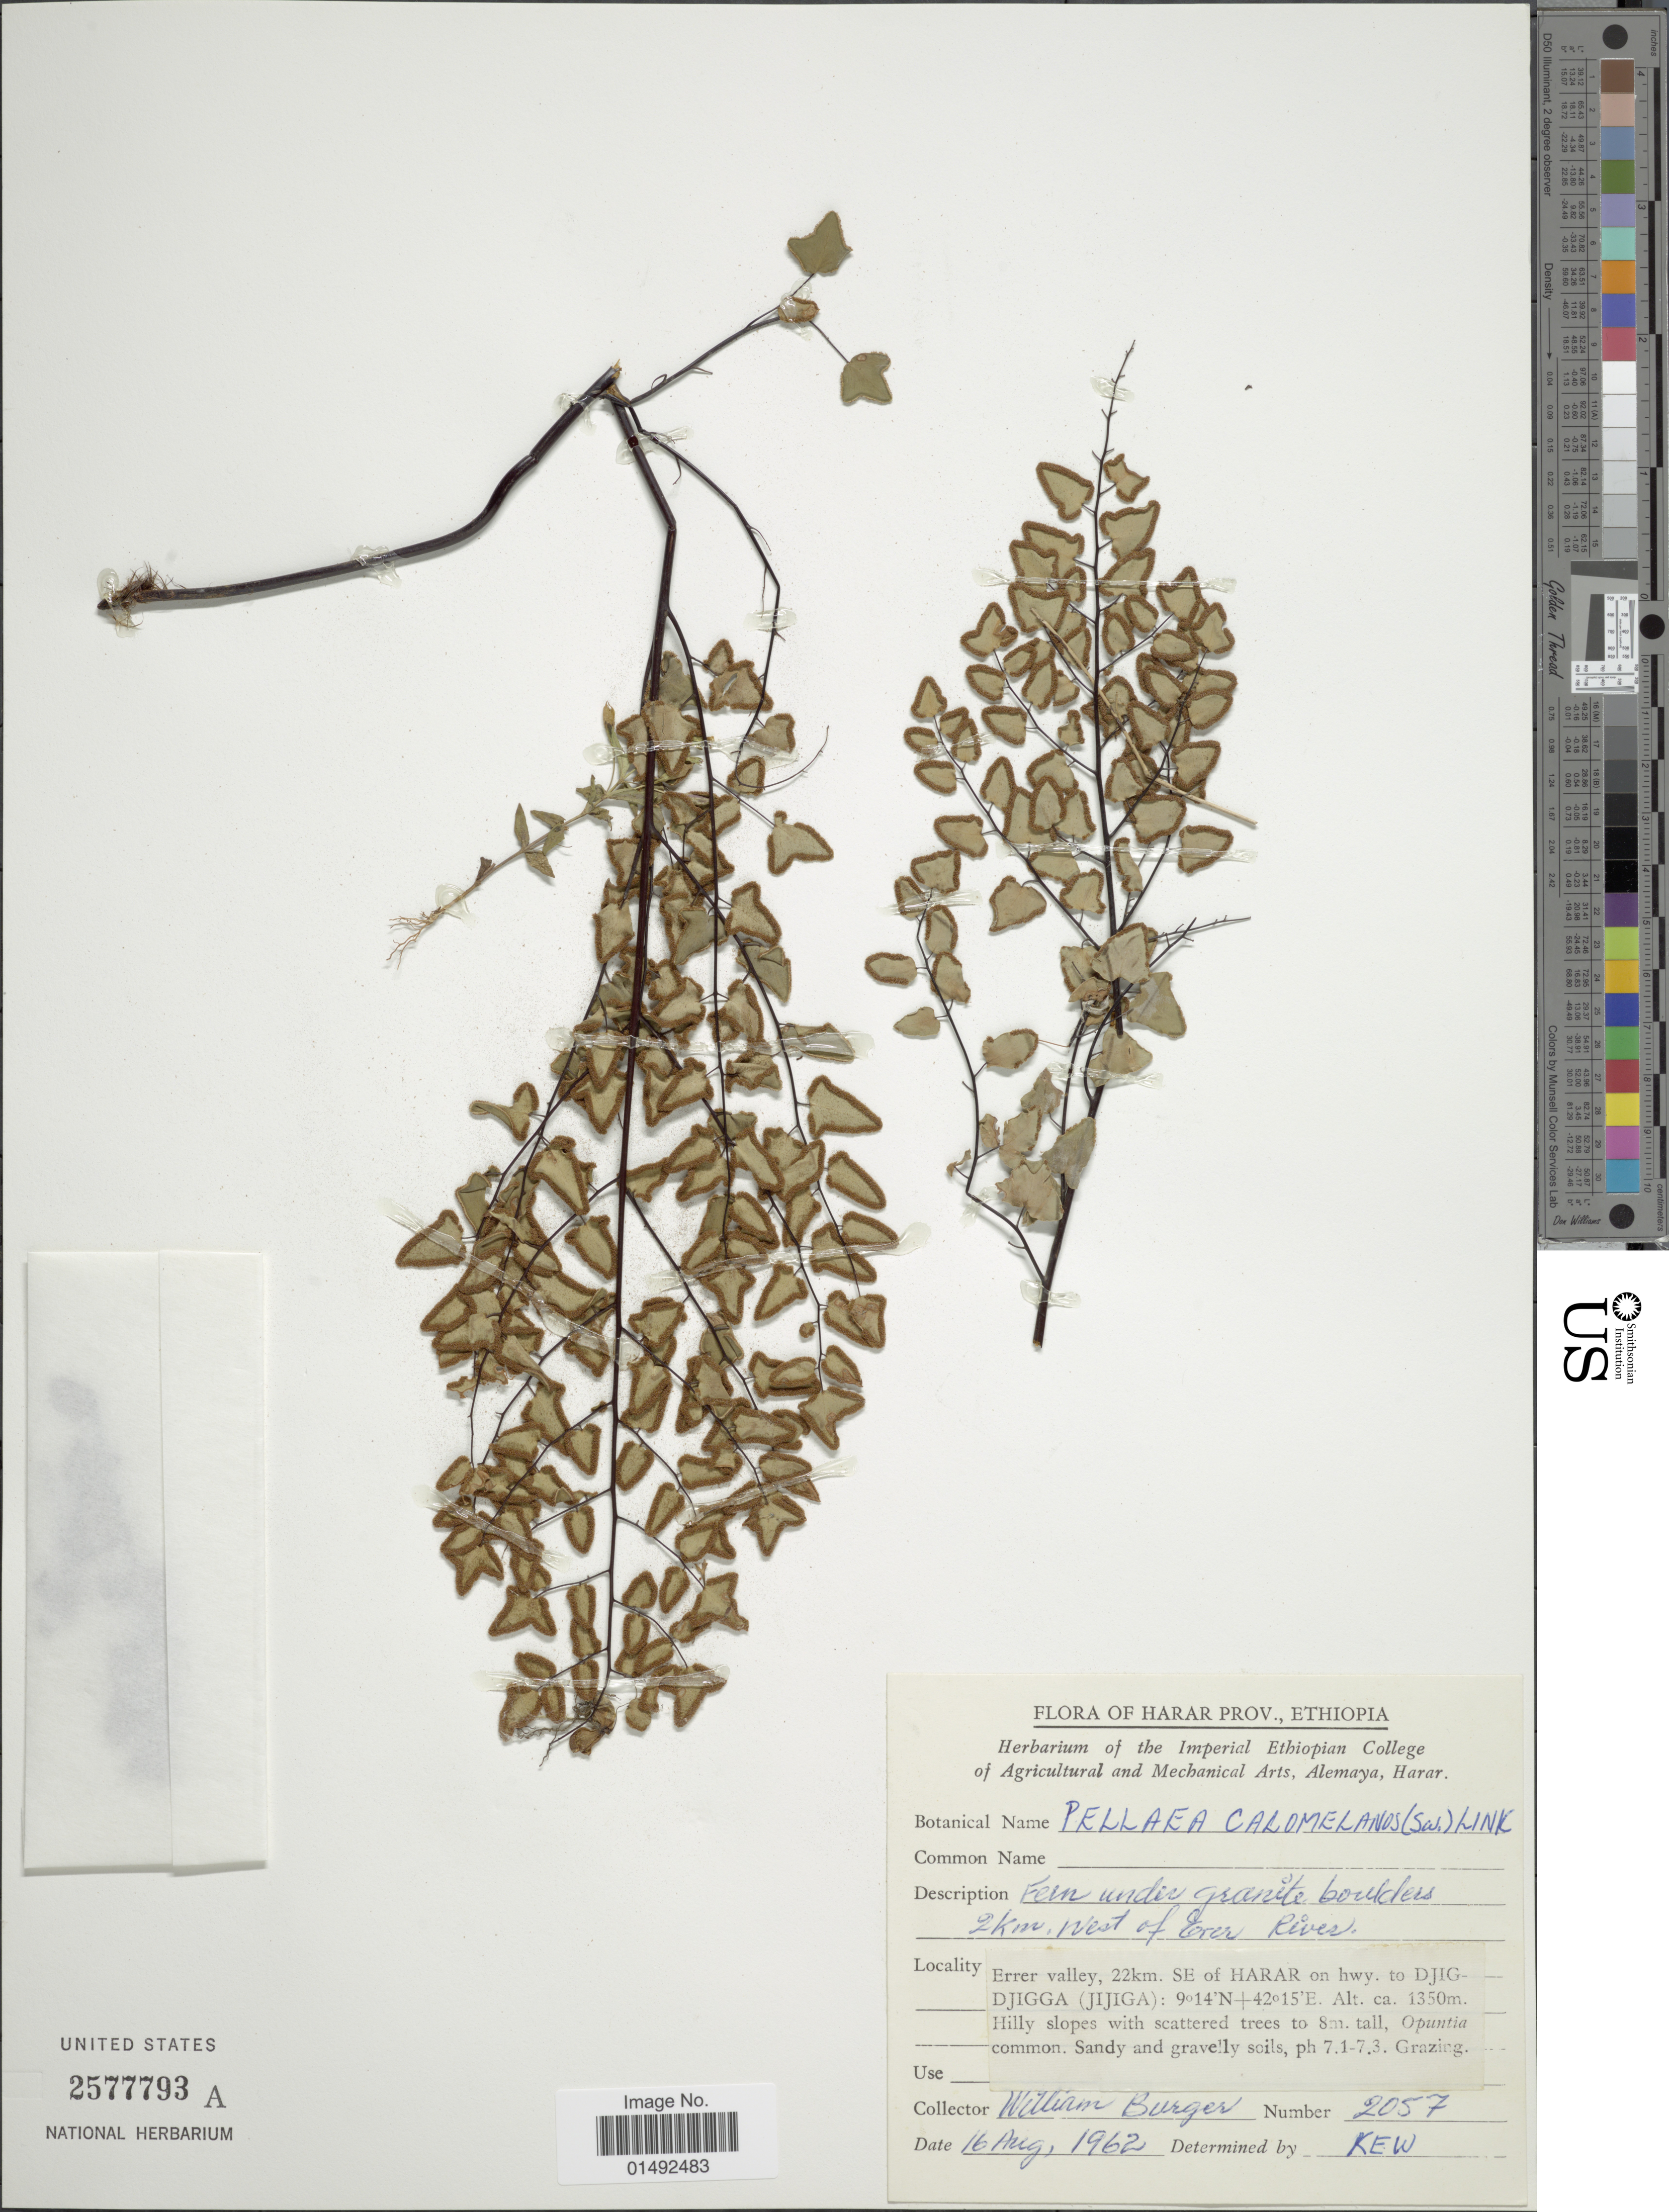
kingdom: Plantae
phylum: Tracheophyta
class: Polypodiopsida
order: Polypodiales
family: Pteridaceae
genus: Pellaea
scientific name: Pellaea calomelanos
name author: (Sw.) Link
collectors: W. Burger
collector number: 2057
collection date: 1962-08-16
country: Ethiopia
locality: Harar prov. Errer valley, 22km. SE of Harar on hwy to DJIG DJIGGA (JIJIGA)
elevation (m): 1350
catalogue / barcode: US 2577793A